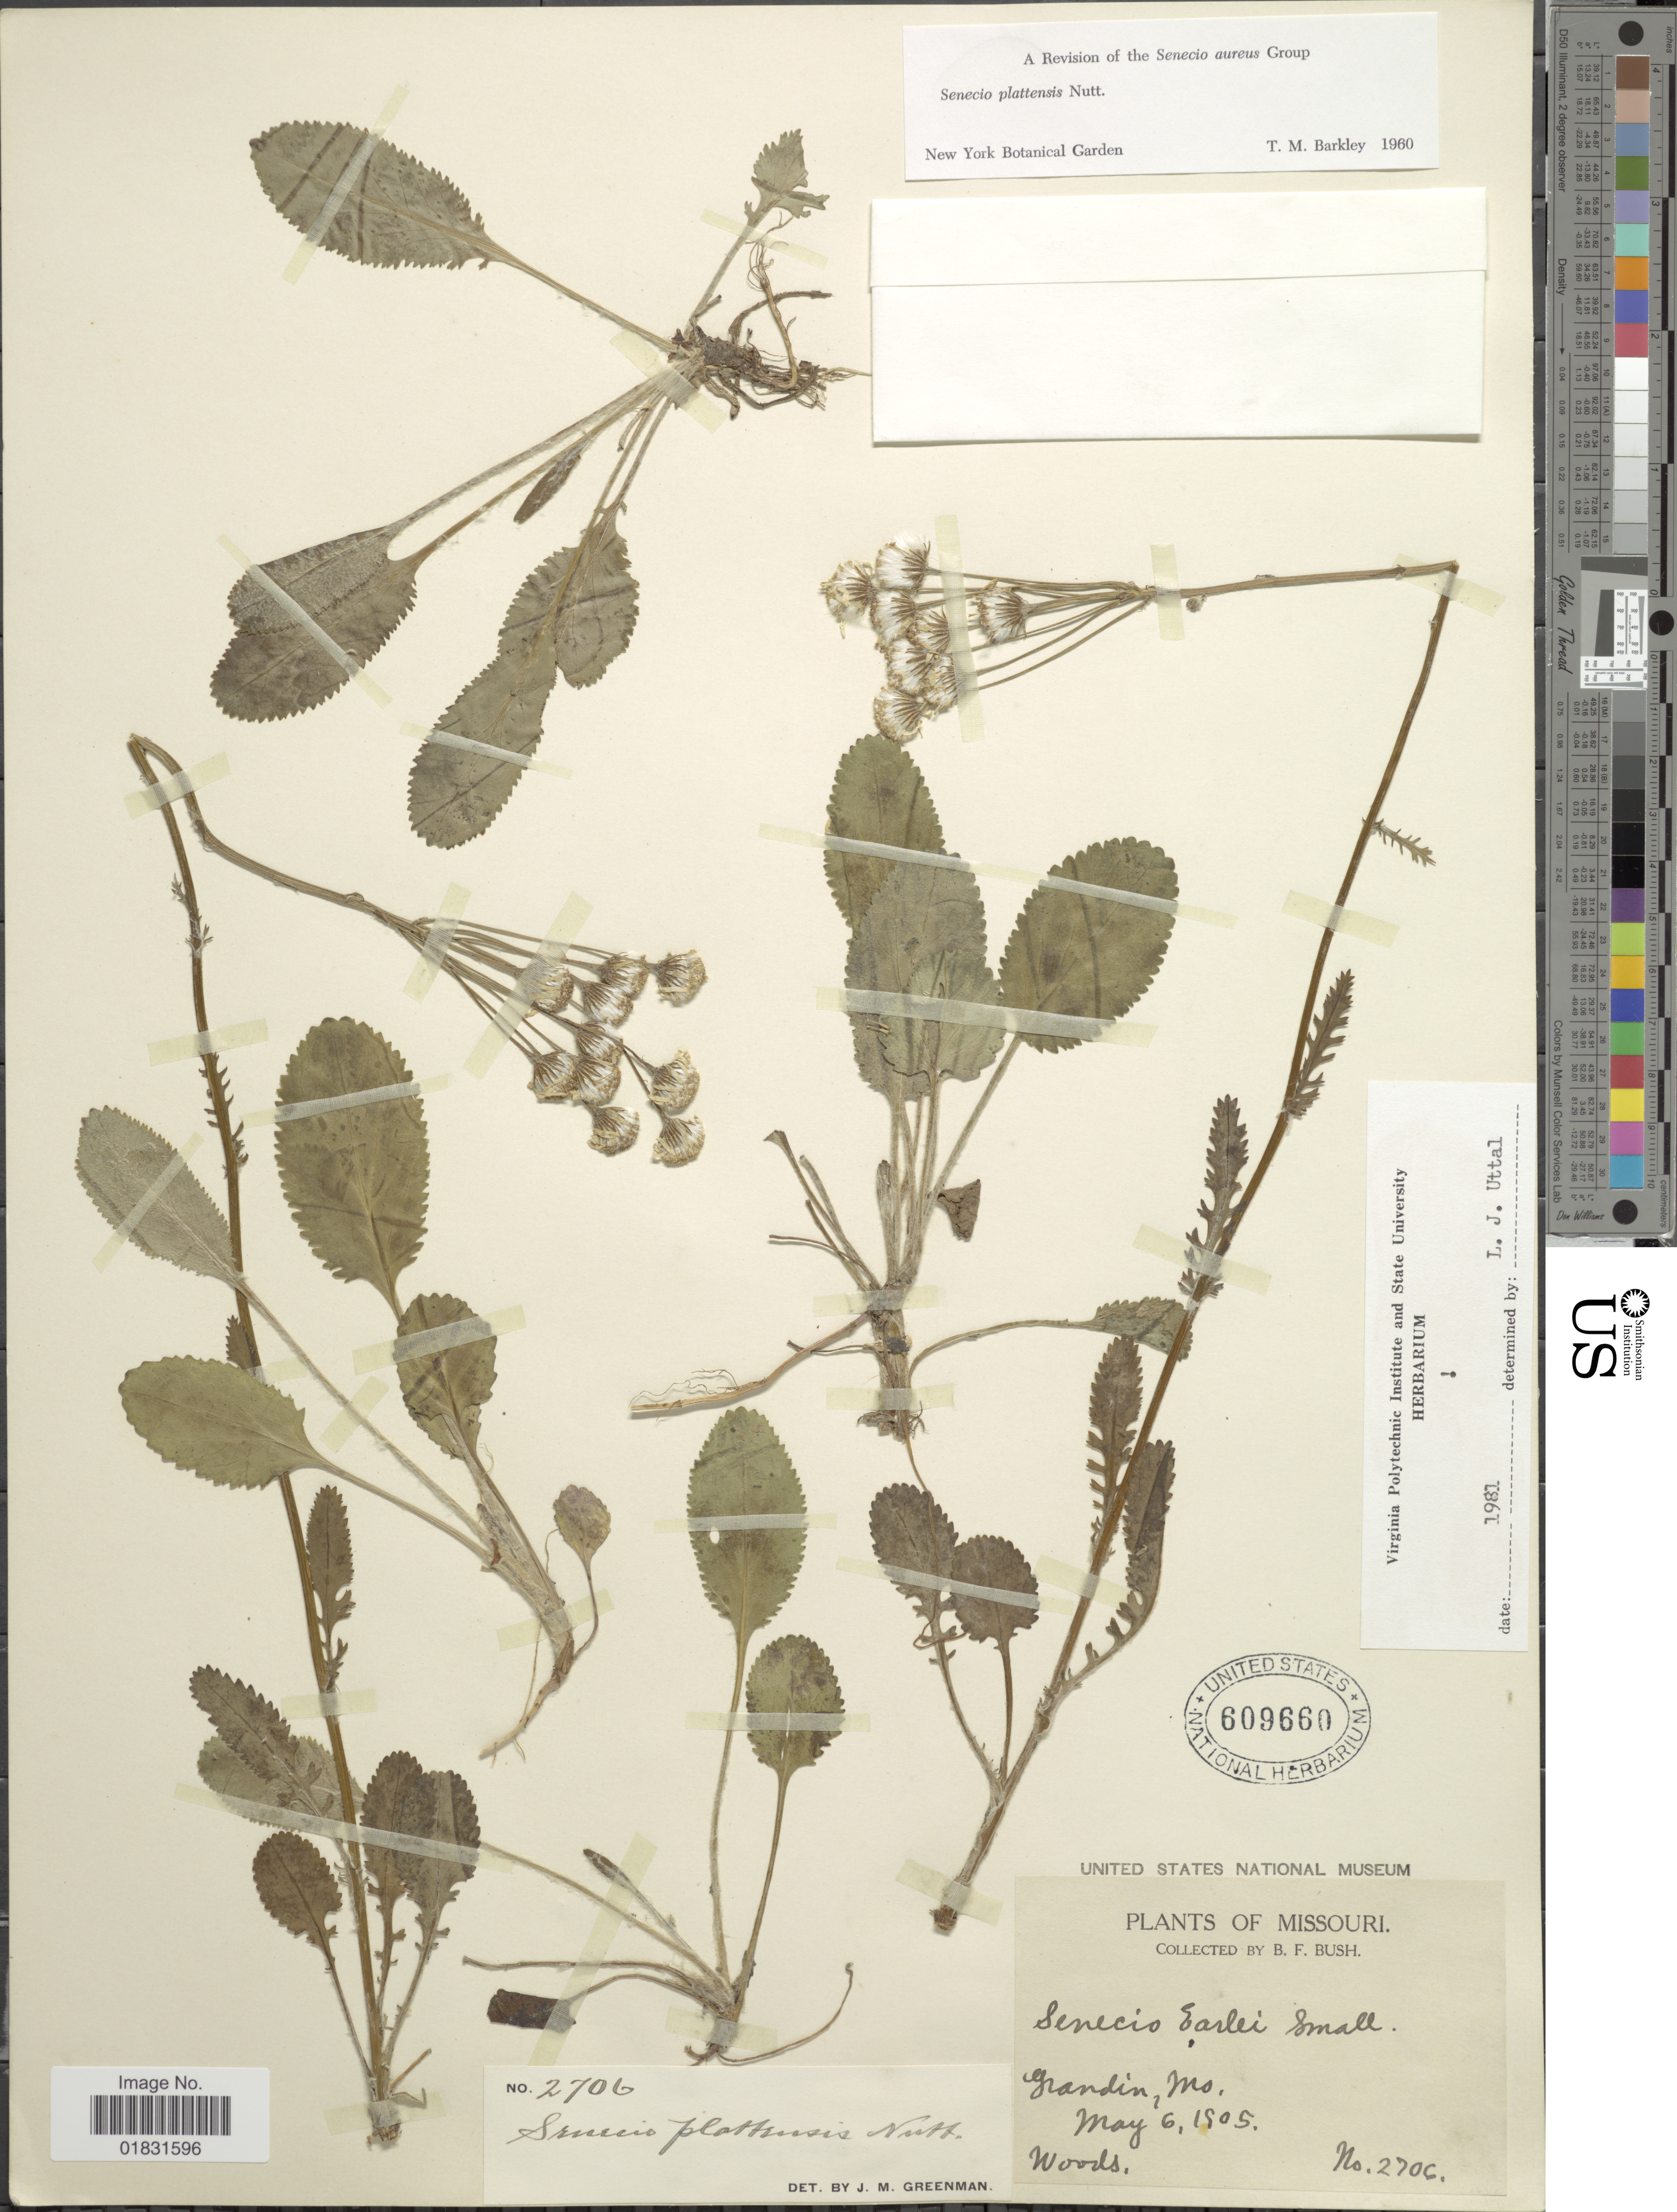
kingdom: Plantae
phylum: Tracheophyta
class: Magnoliopsida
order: Asterales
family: Asteraceae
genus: Packera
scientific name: Packera plattensis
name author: W.A. Weber & Á. Löve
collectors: B. F. Bush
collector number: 2706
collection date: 1905-05-06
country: United States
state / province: Missouri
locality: Grandin, woods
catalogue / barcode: US 609660